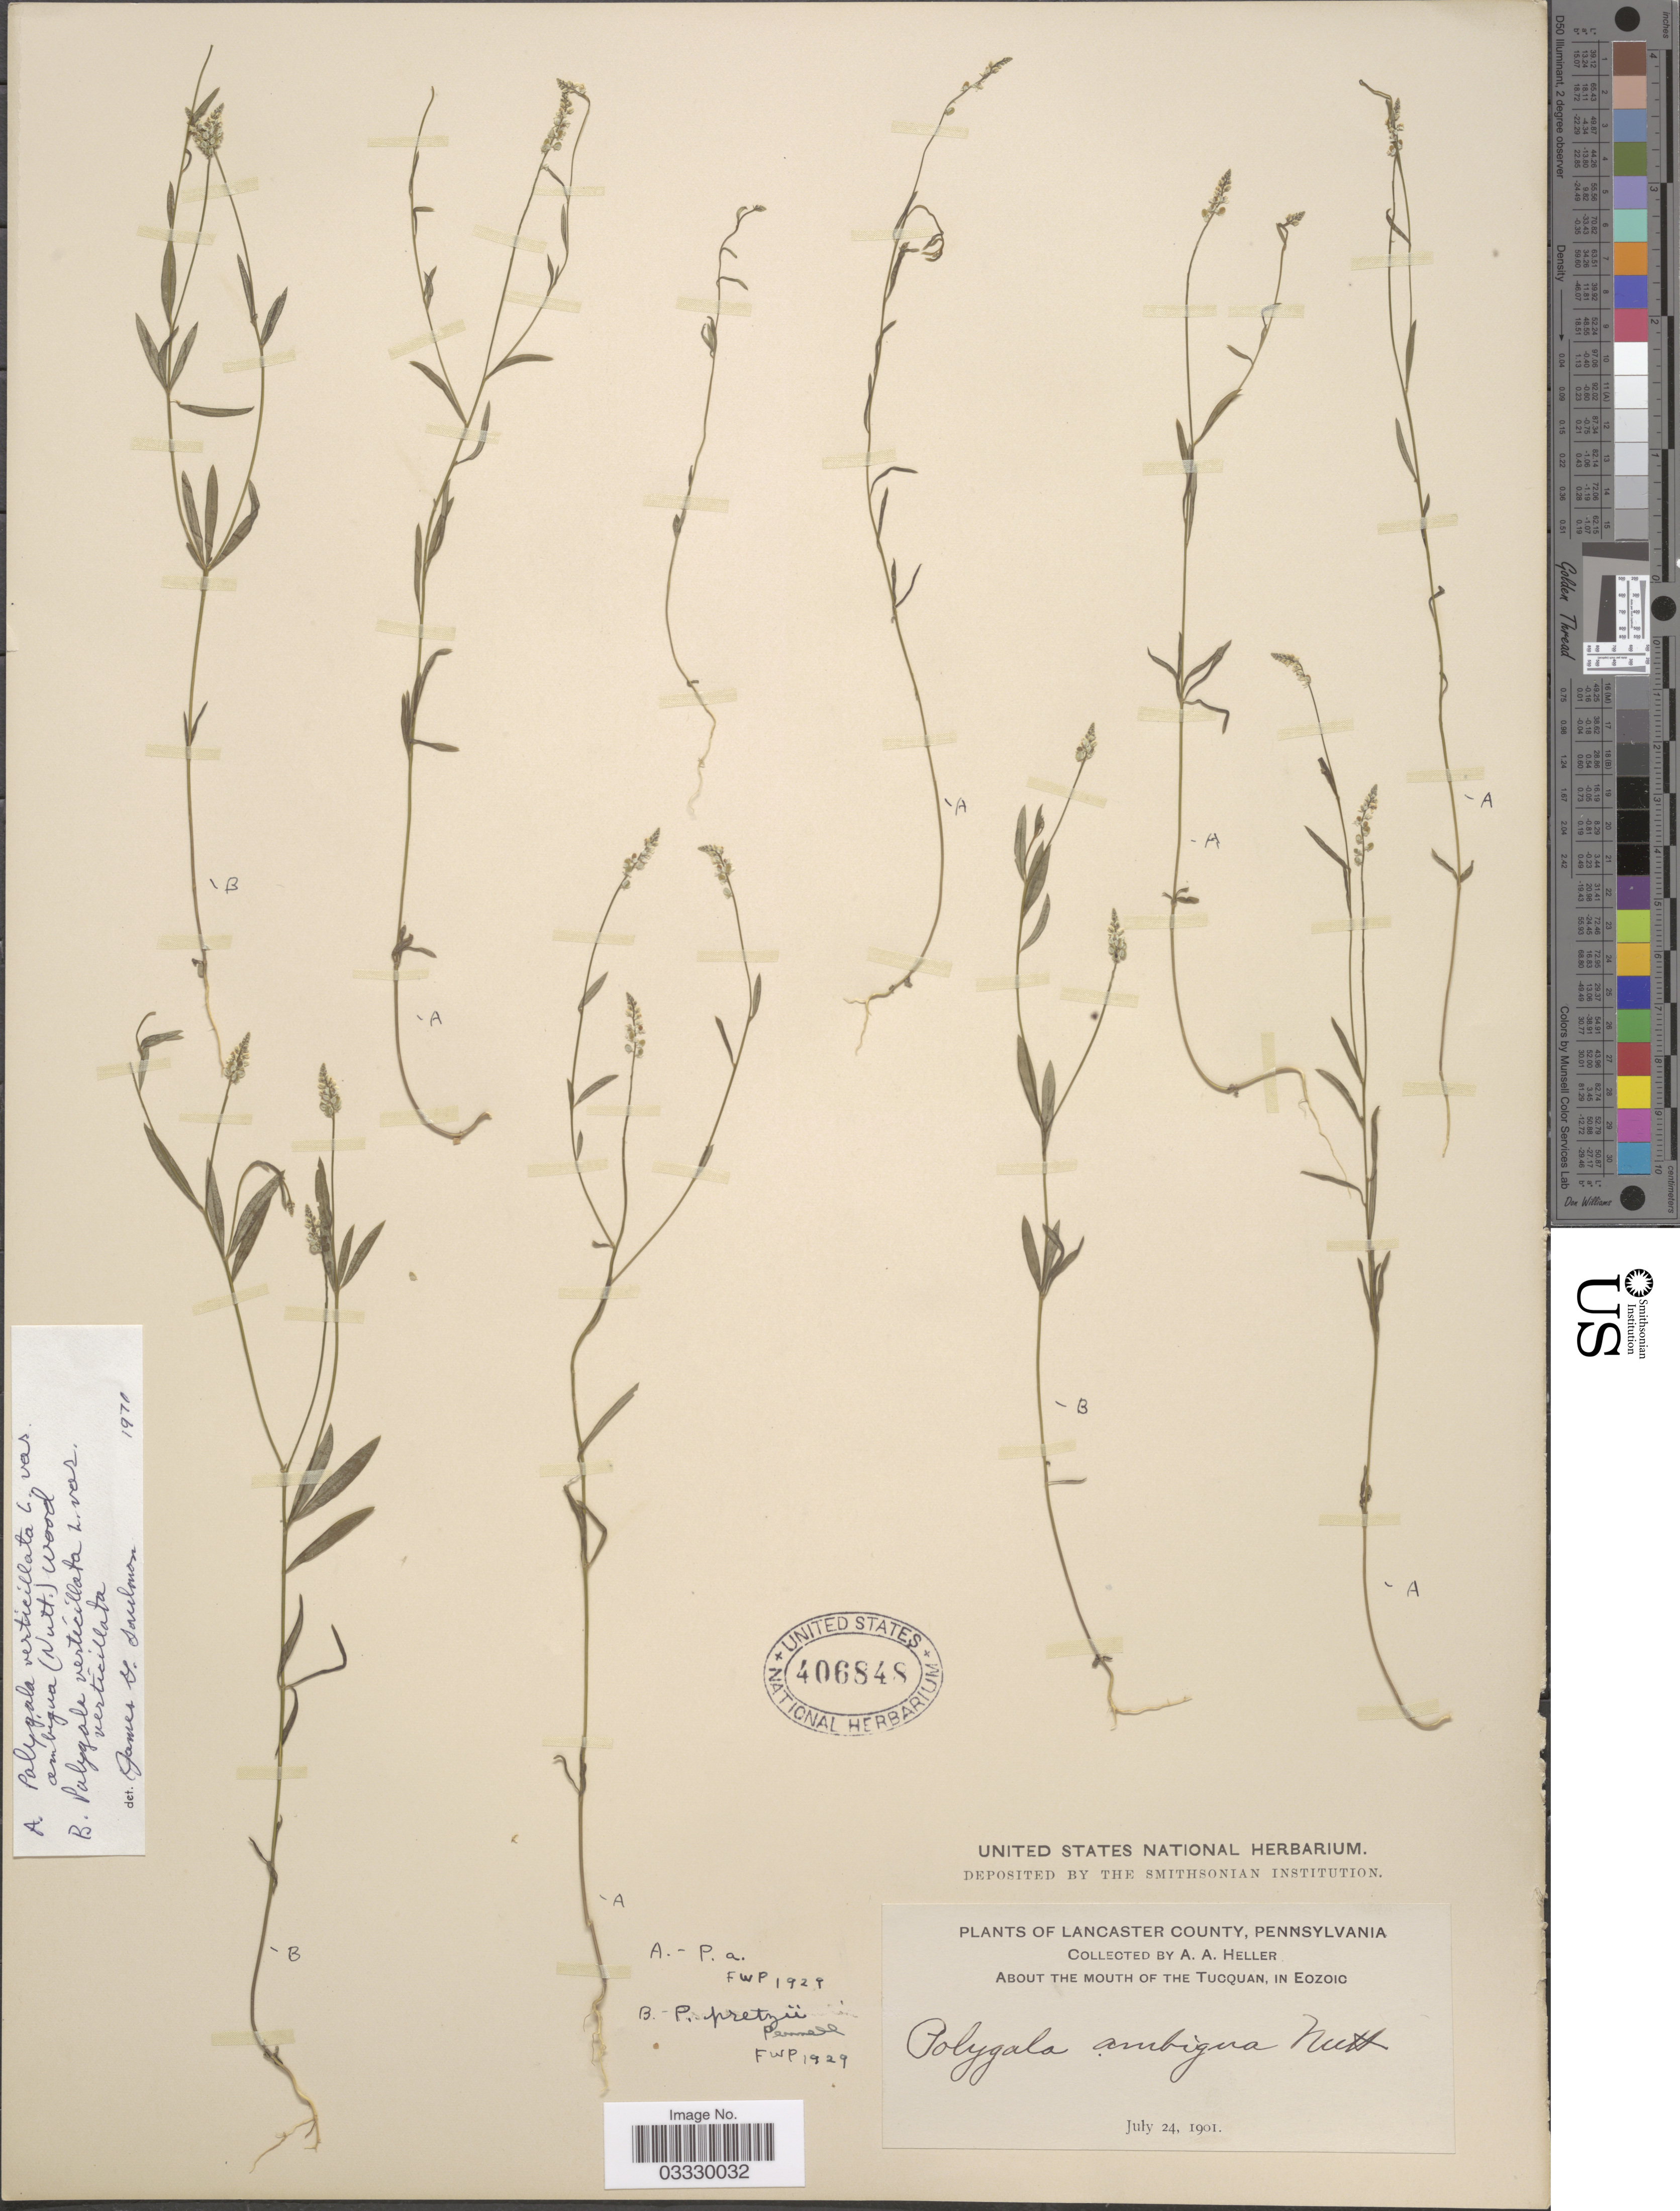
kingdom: Plantae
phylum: Tracheophyta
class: Magnoliopsida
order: Fabales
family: Polygalaceae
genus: Polygala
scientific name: Polygala ambigua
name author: Nutt.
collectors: A. A. Heller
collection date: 1901-07-24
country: United States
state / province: Pennsylvania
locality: Lancaster County. About the mouth of the Tucquan, in Eozoic.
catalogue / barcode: US 406848